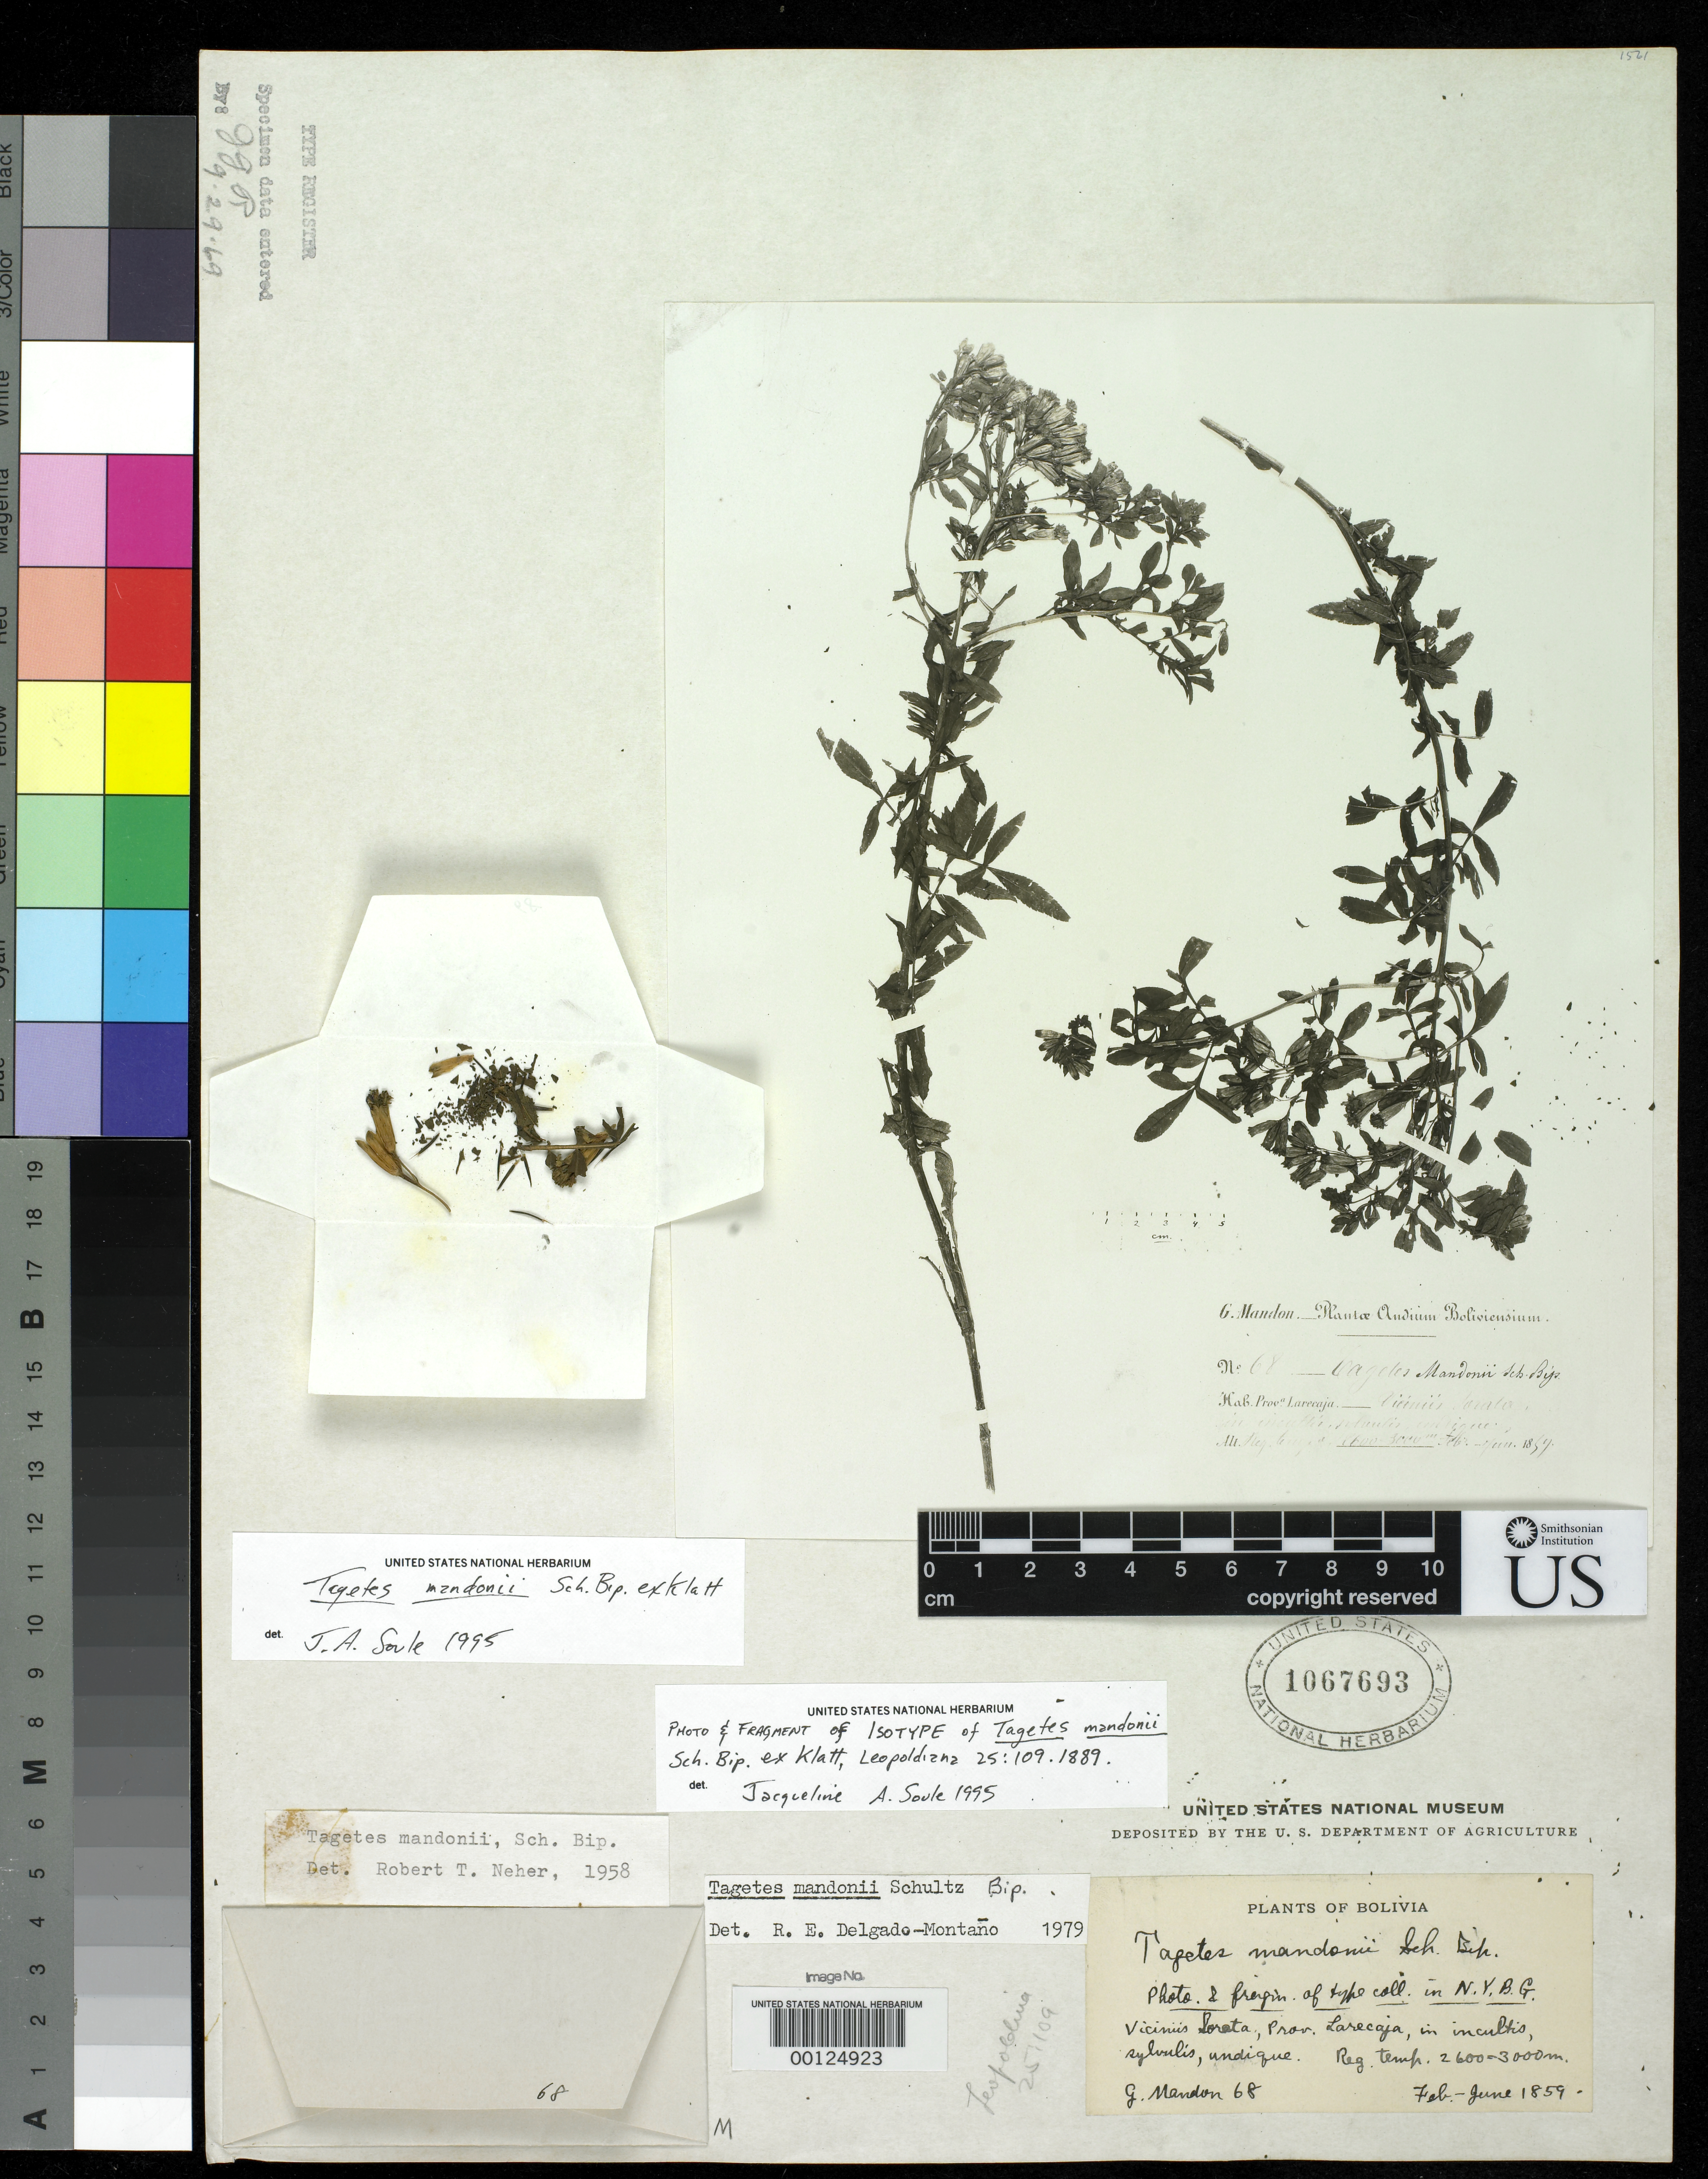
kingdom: Plantae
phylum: Tracheophyta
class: Magnoliopsida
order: Asterales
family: Asteraceae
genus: Tagetes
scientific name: Tagetes mandonii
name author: Sch. Bip. ex Klatt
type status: Type Fragment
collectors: G. Mandon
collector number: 68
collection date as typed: Feb 1859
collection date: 1859-02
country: Bolivia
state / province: La Paz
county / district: Larecaja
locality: Vicinity of Sorata.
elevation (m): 2600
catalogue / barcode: US 1067693